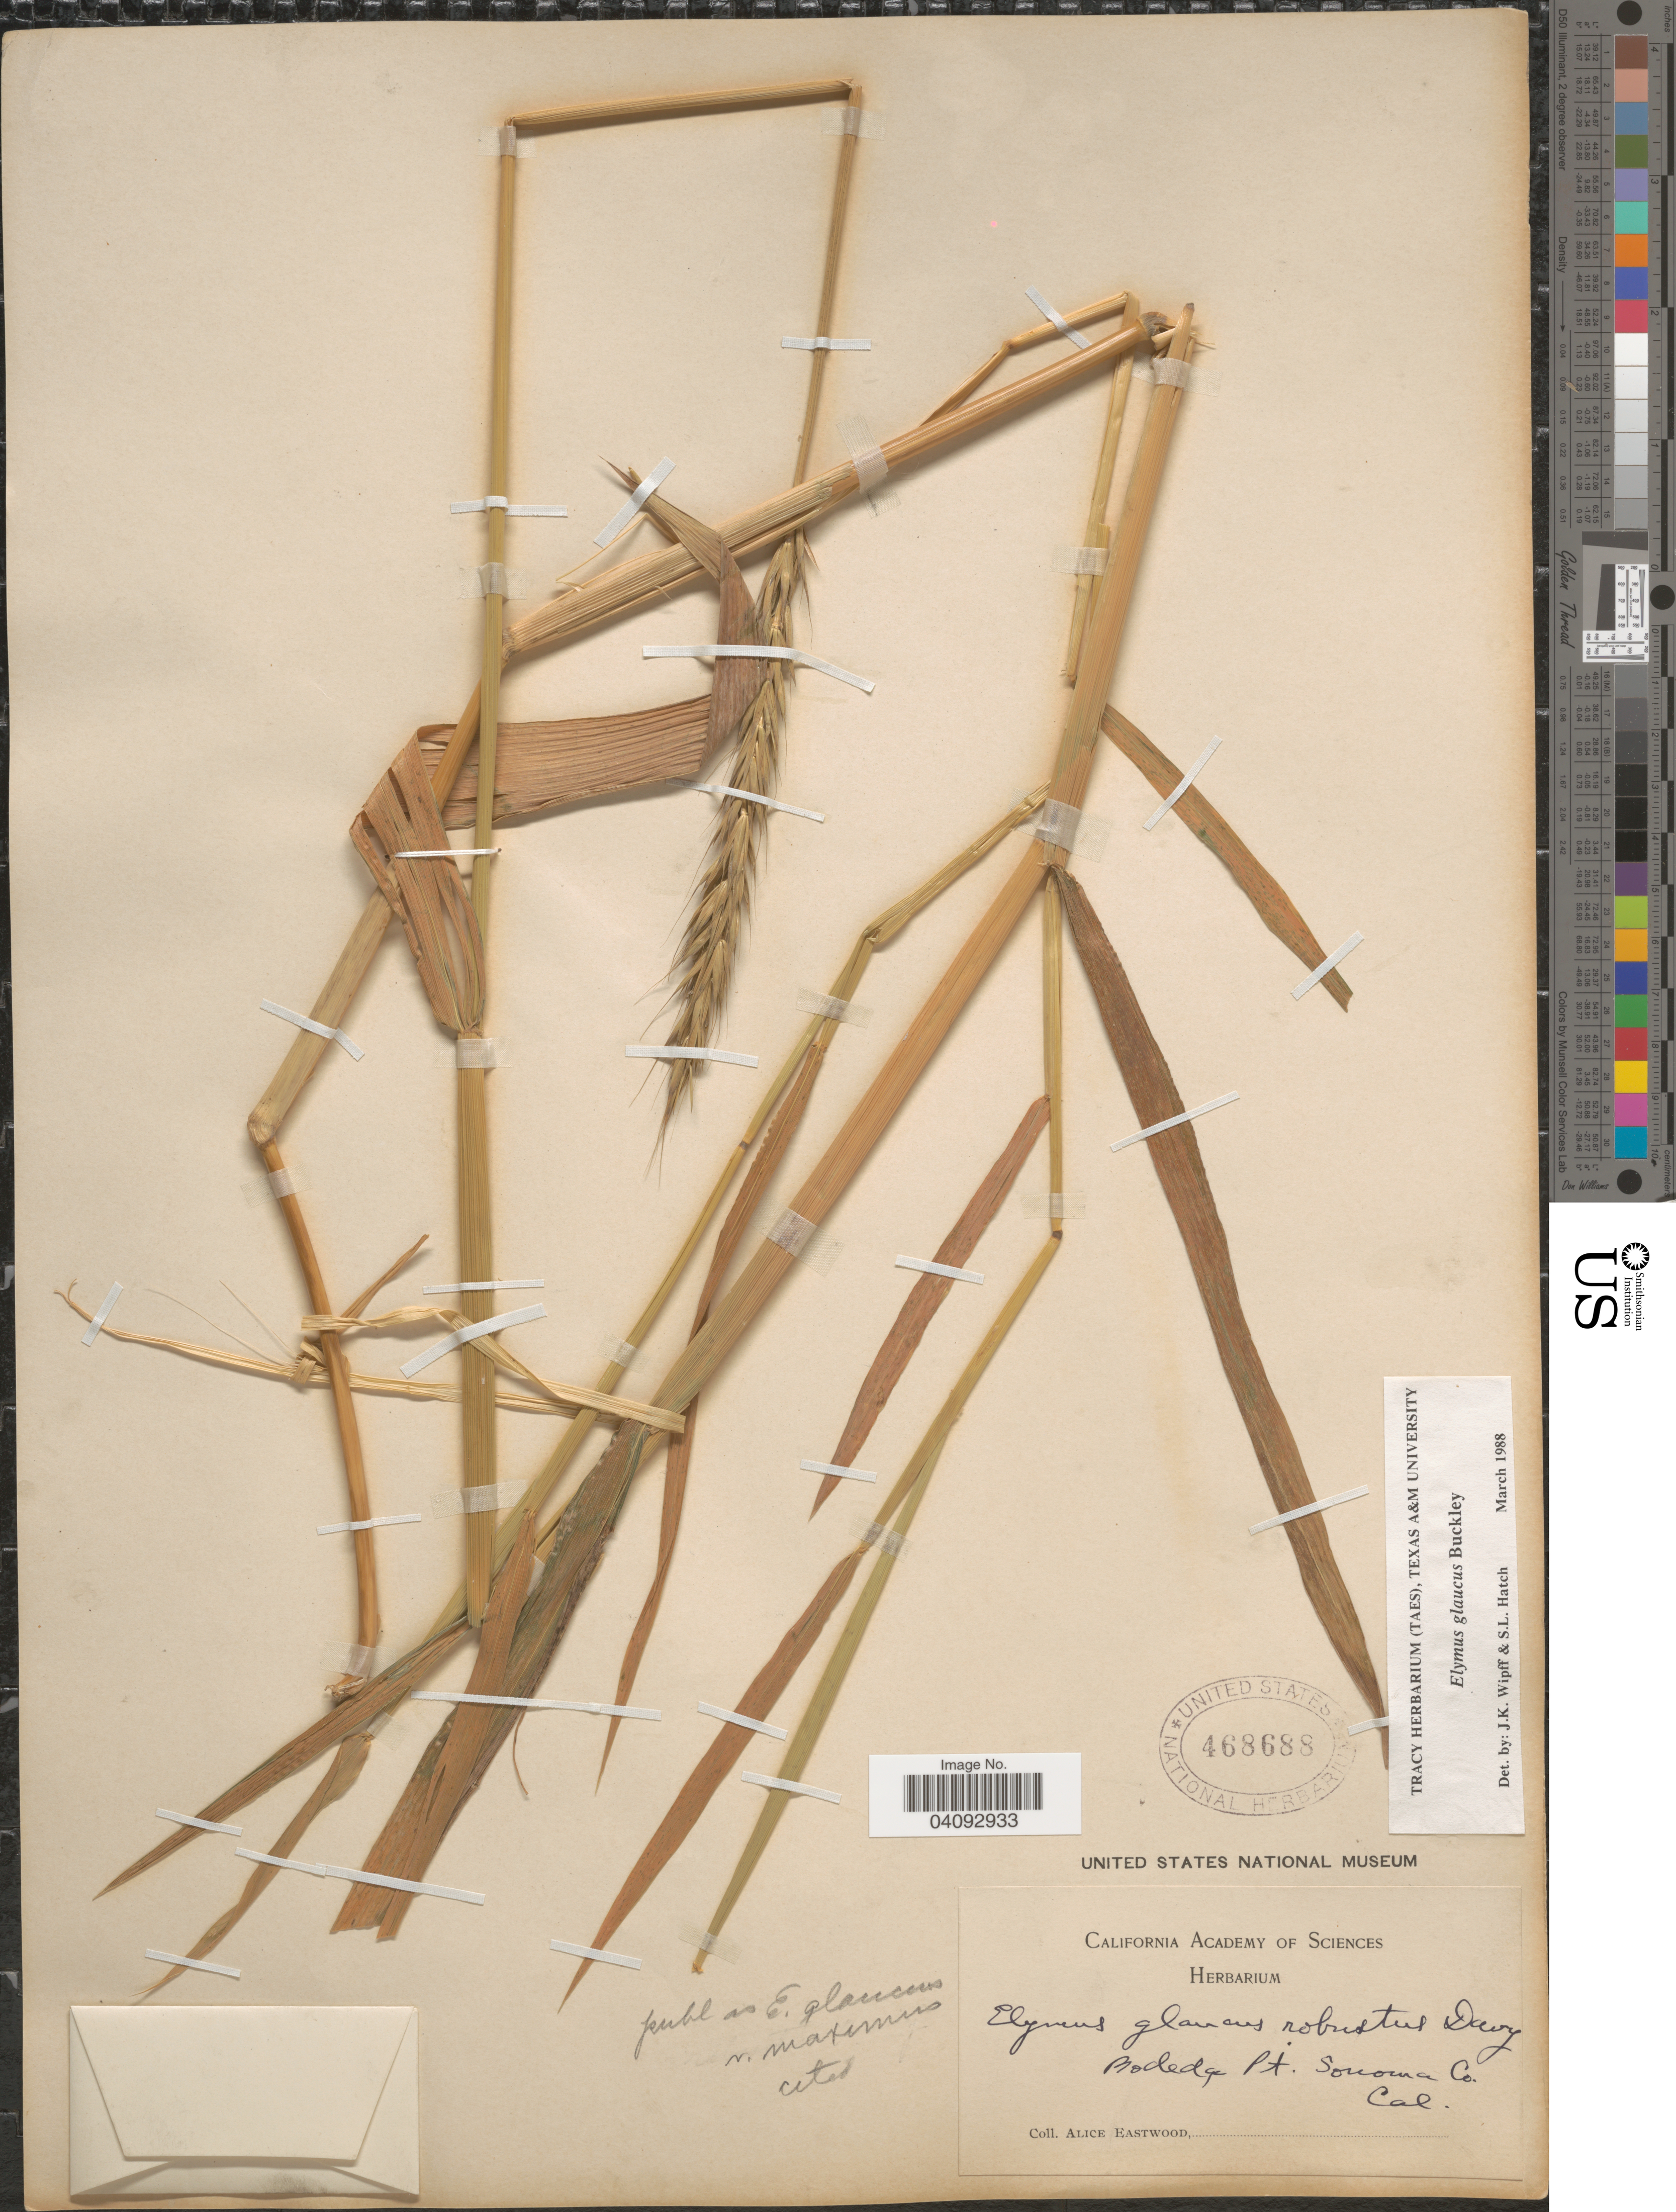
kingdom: Plantae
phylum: Tracheophyta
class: Liliopsida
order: Poales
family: Poaceae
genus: Elymus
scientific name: Elymus glaucus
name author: Buckley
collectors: A. Eastwood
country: United States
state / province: California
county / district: Sonoma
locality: Bodega Pt. Sonoma Co.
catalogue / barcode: US 468688